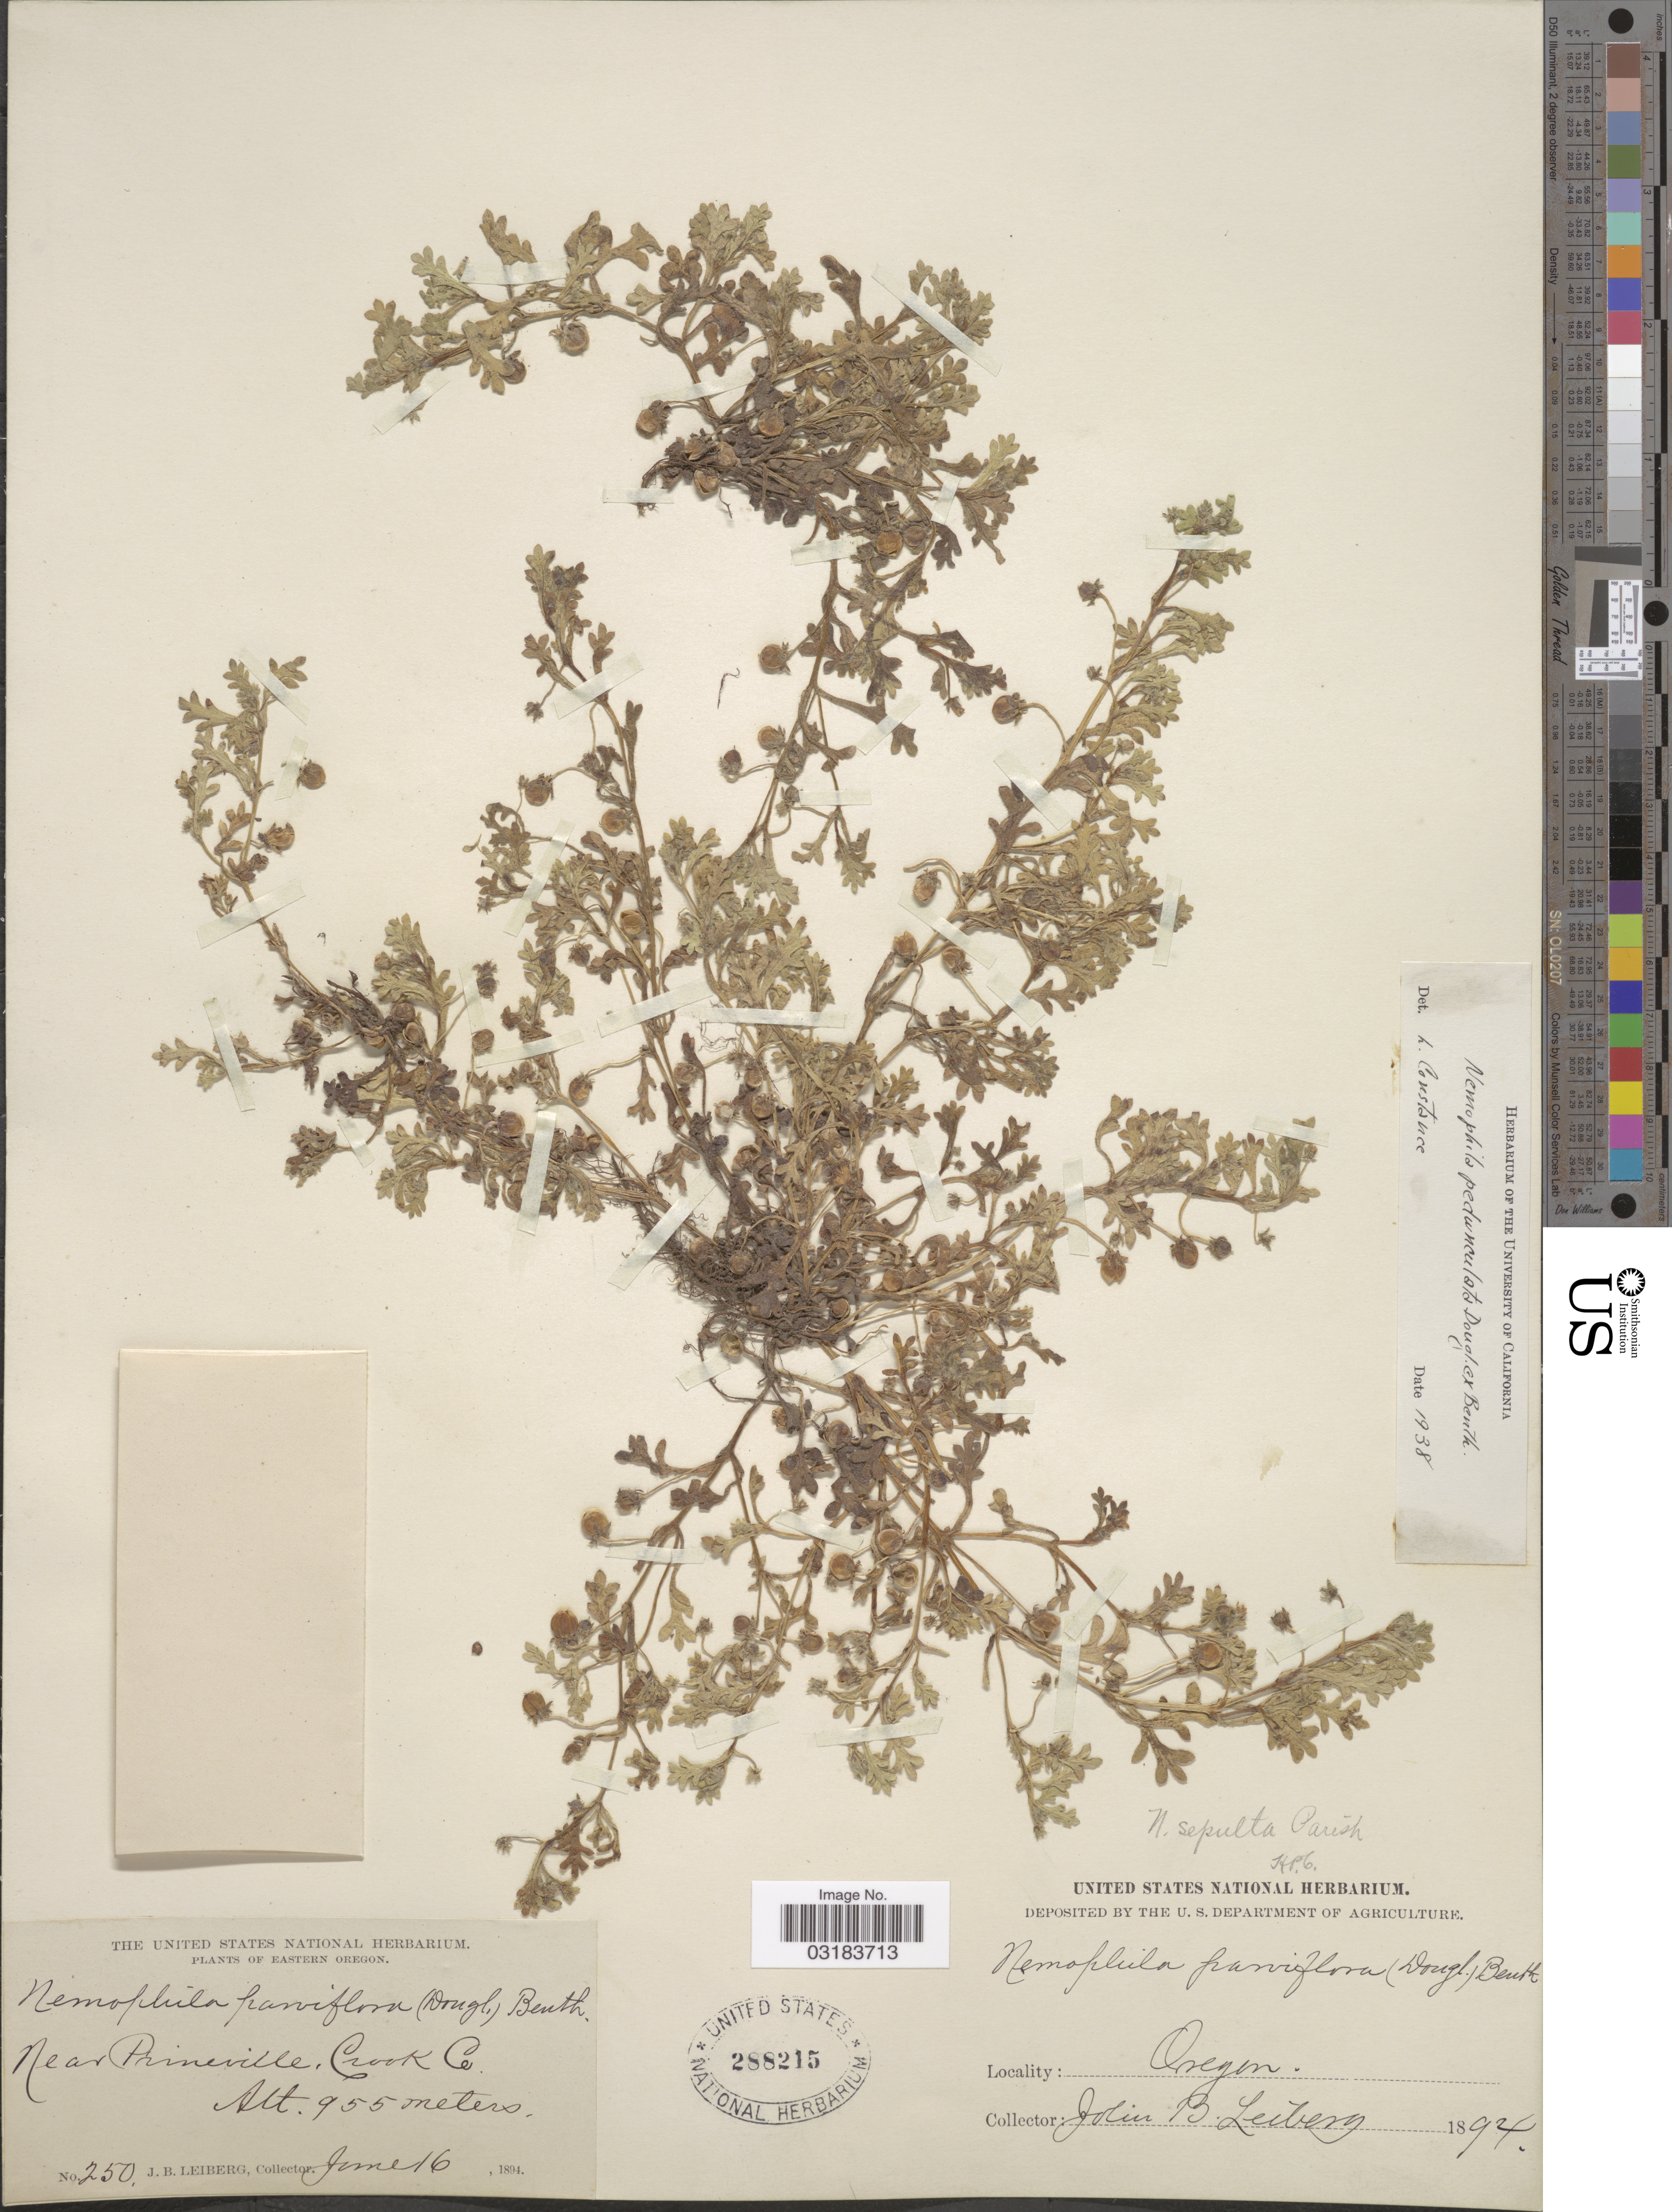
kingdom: Plantae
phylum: Tracheophyta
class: Magnoliopsida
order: Boraginales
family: Hydrophyllaceae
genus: Nemophila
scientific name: Nemophila pedunculata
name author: Douglas ex Benth.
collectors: J. Leiberg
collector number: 250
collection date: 1894-06-16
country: United States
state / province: Oregon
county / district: Crook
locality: Eastern Oregon. Near Prineville, Crook Co.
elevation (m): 955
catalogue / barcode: US 288215